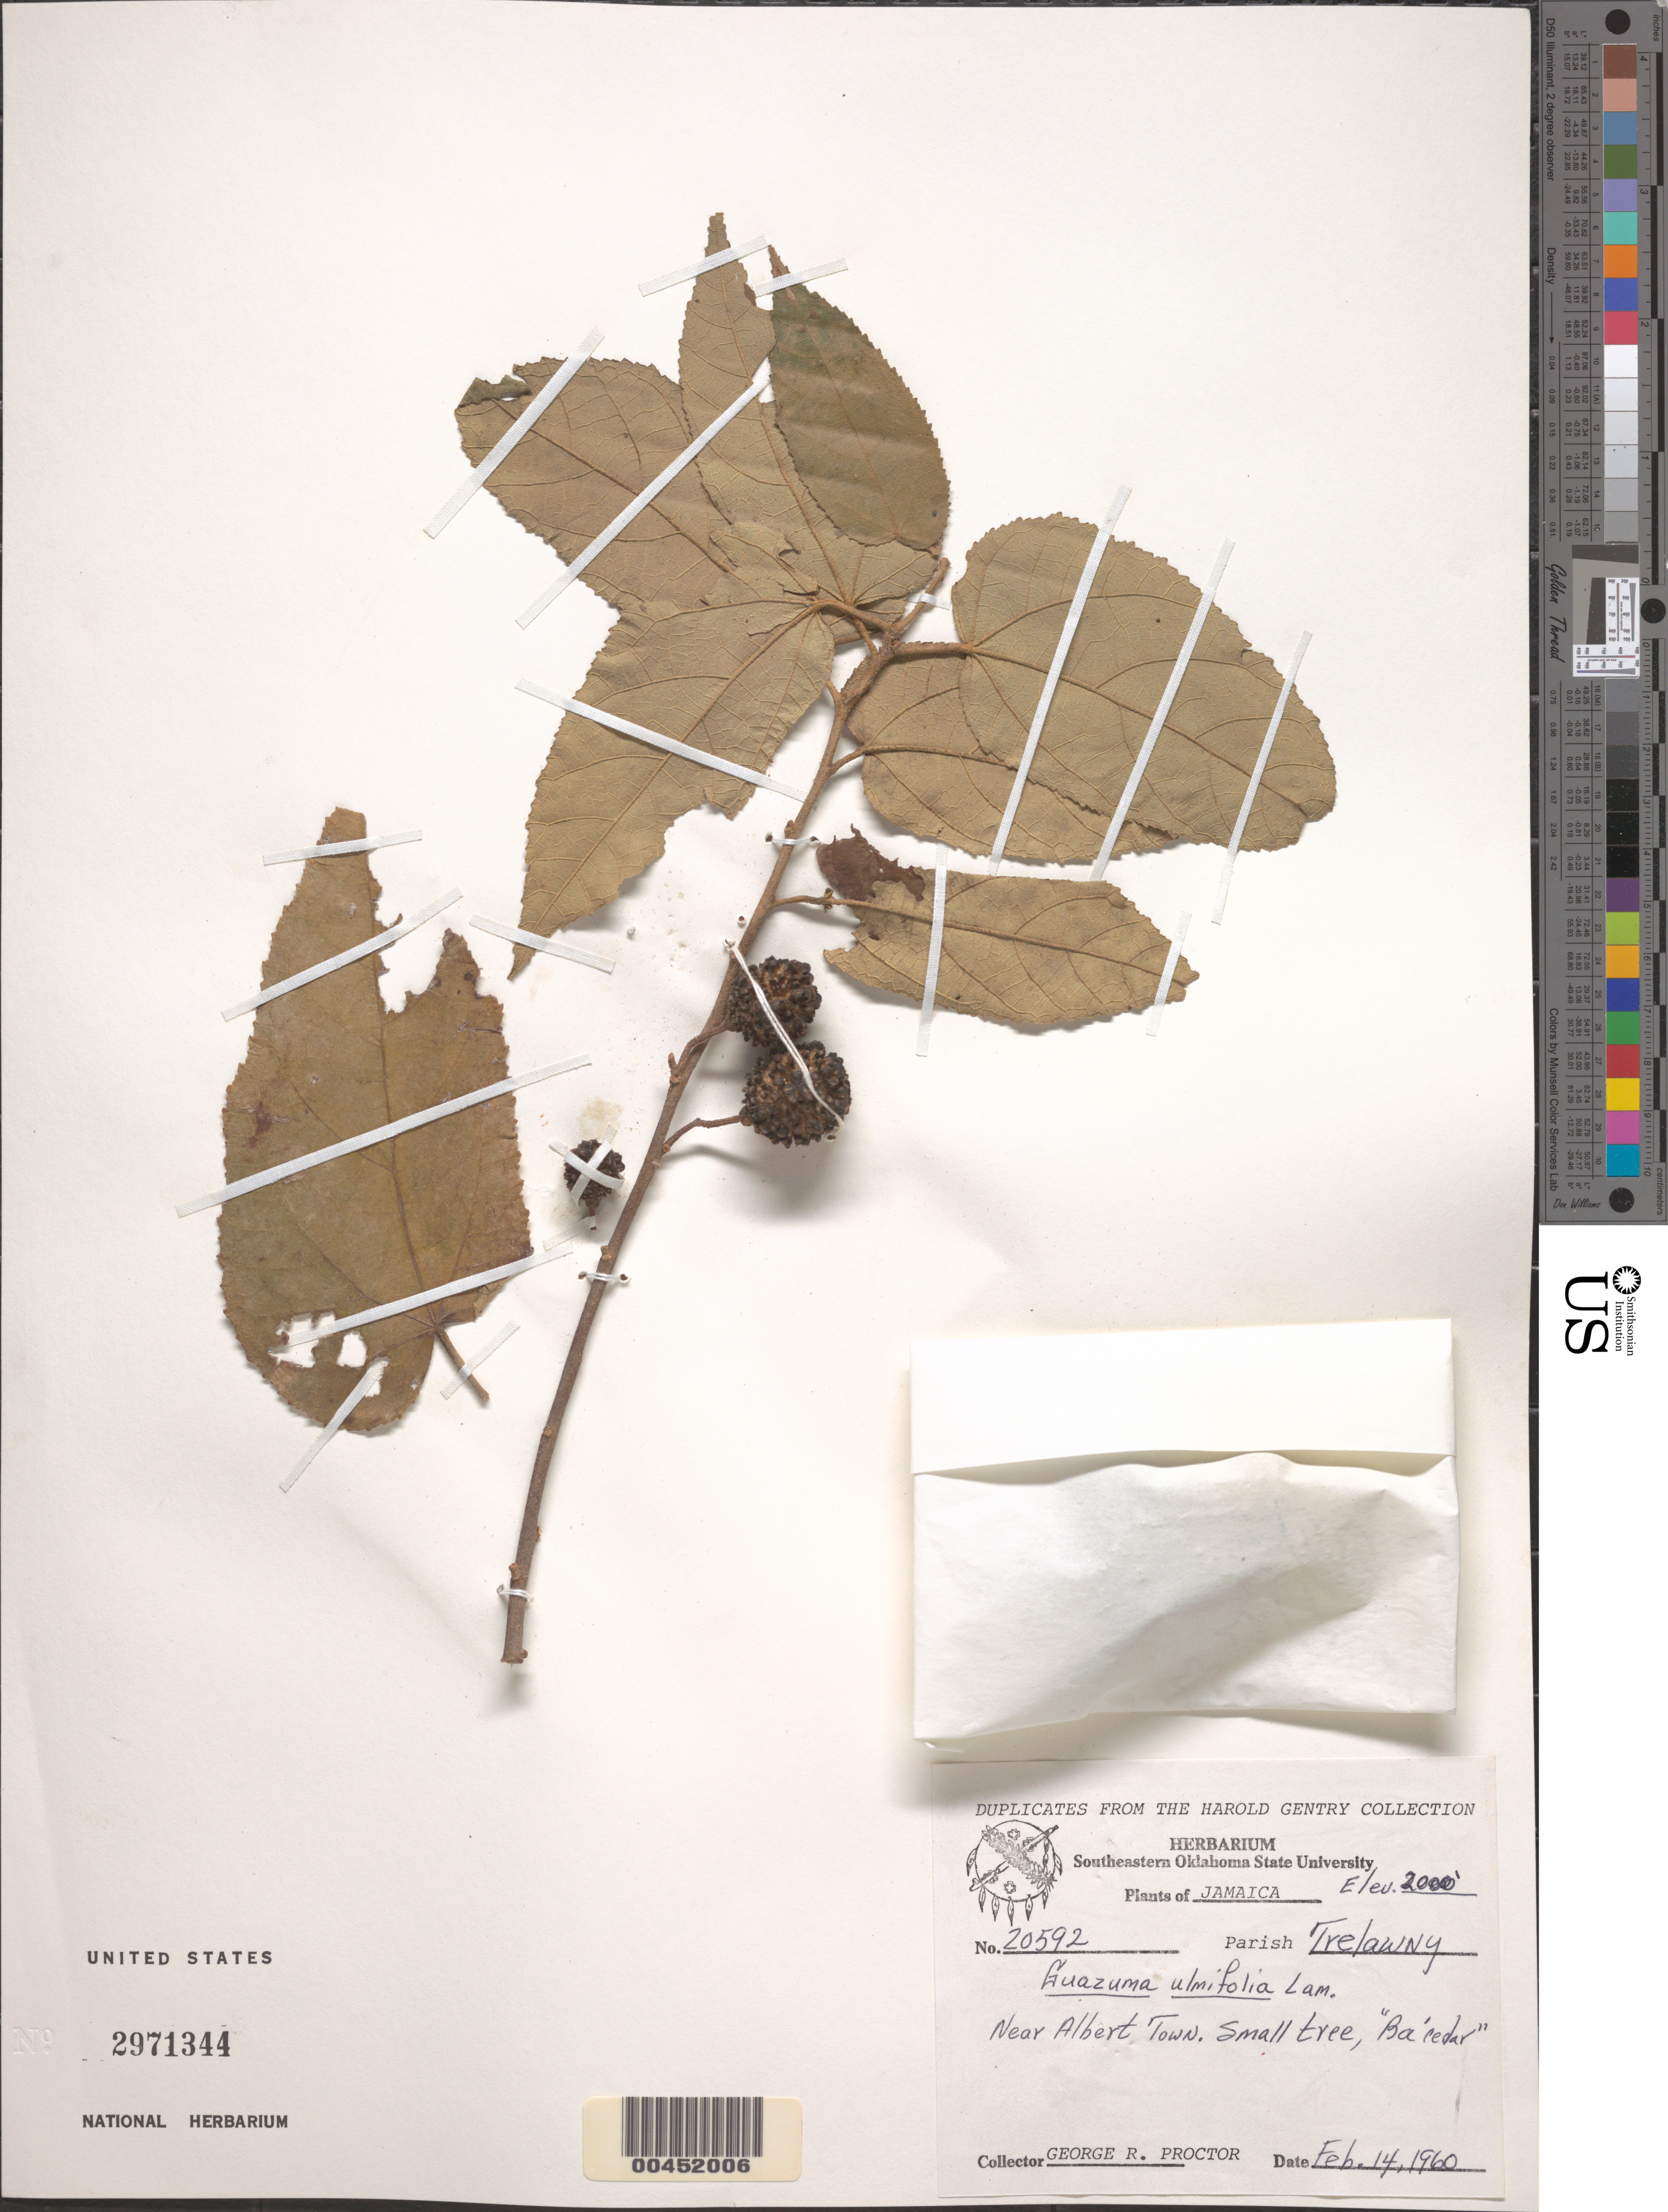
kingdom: Plantae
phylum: Tracheophyta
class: Magnoliopsida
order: Malvales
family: Malvaceae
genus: Guazuma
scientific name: Guazuma ulmifolia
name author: Lam.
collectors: G. R. Proctor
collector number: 20592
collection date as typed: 14 Feb 1960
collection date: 1960-02-14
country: Jamaica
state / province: Trelawny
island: Greater Antilles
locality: Near Albert Town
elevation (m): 610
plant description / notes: Common name: Ba'cedar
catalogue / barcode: US 2971344